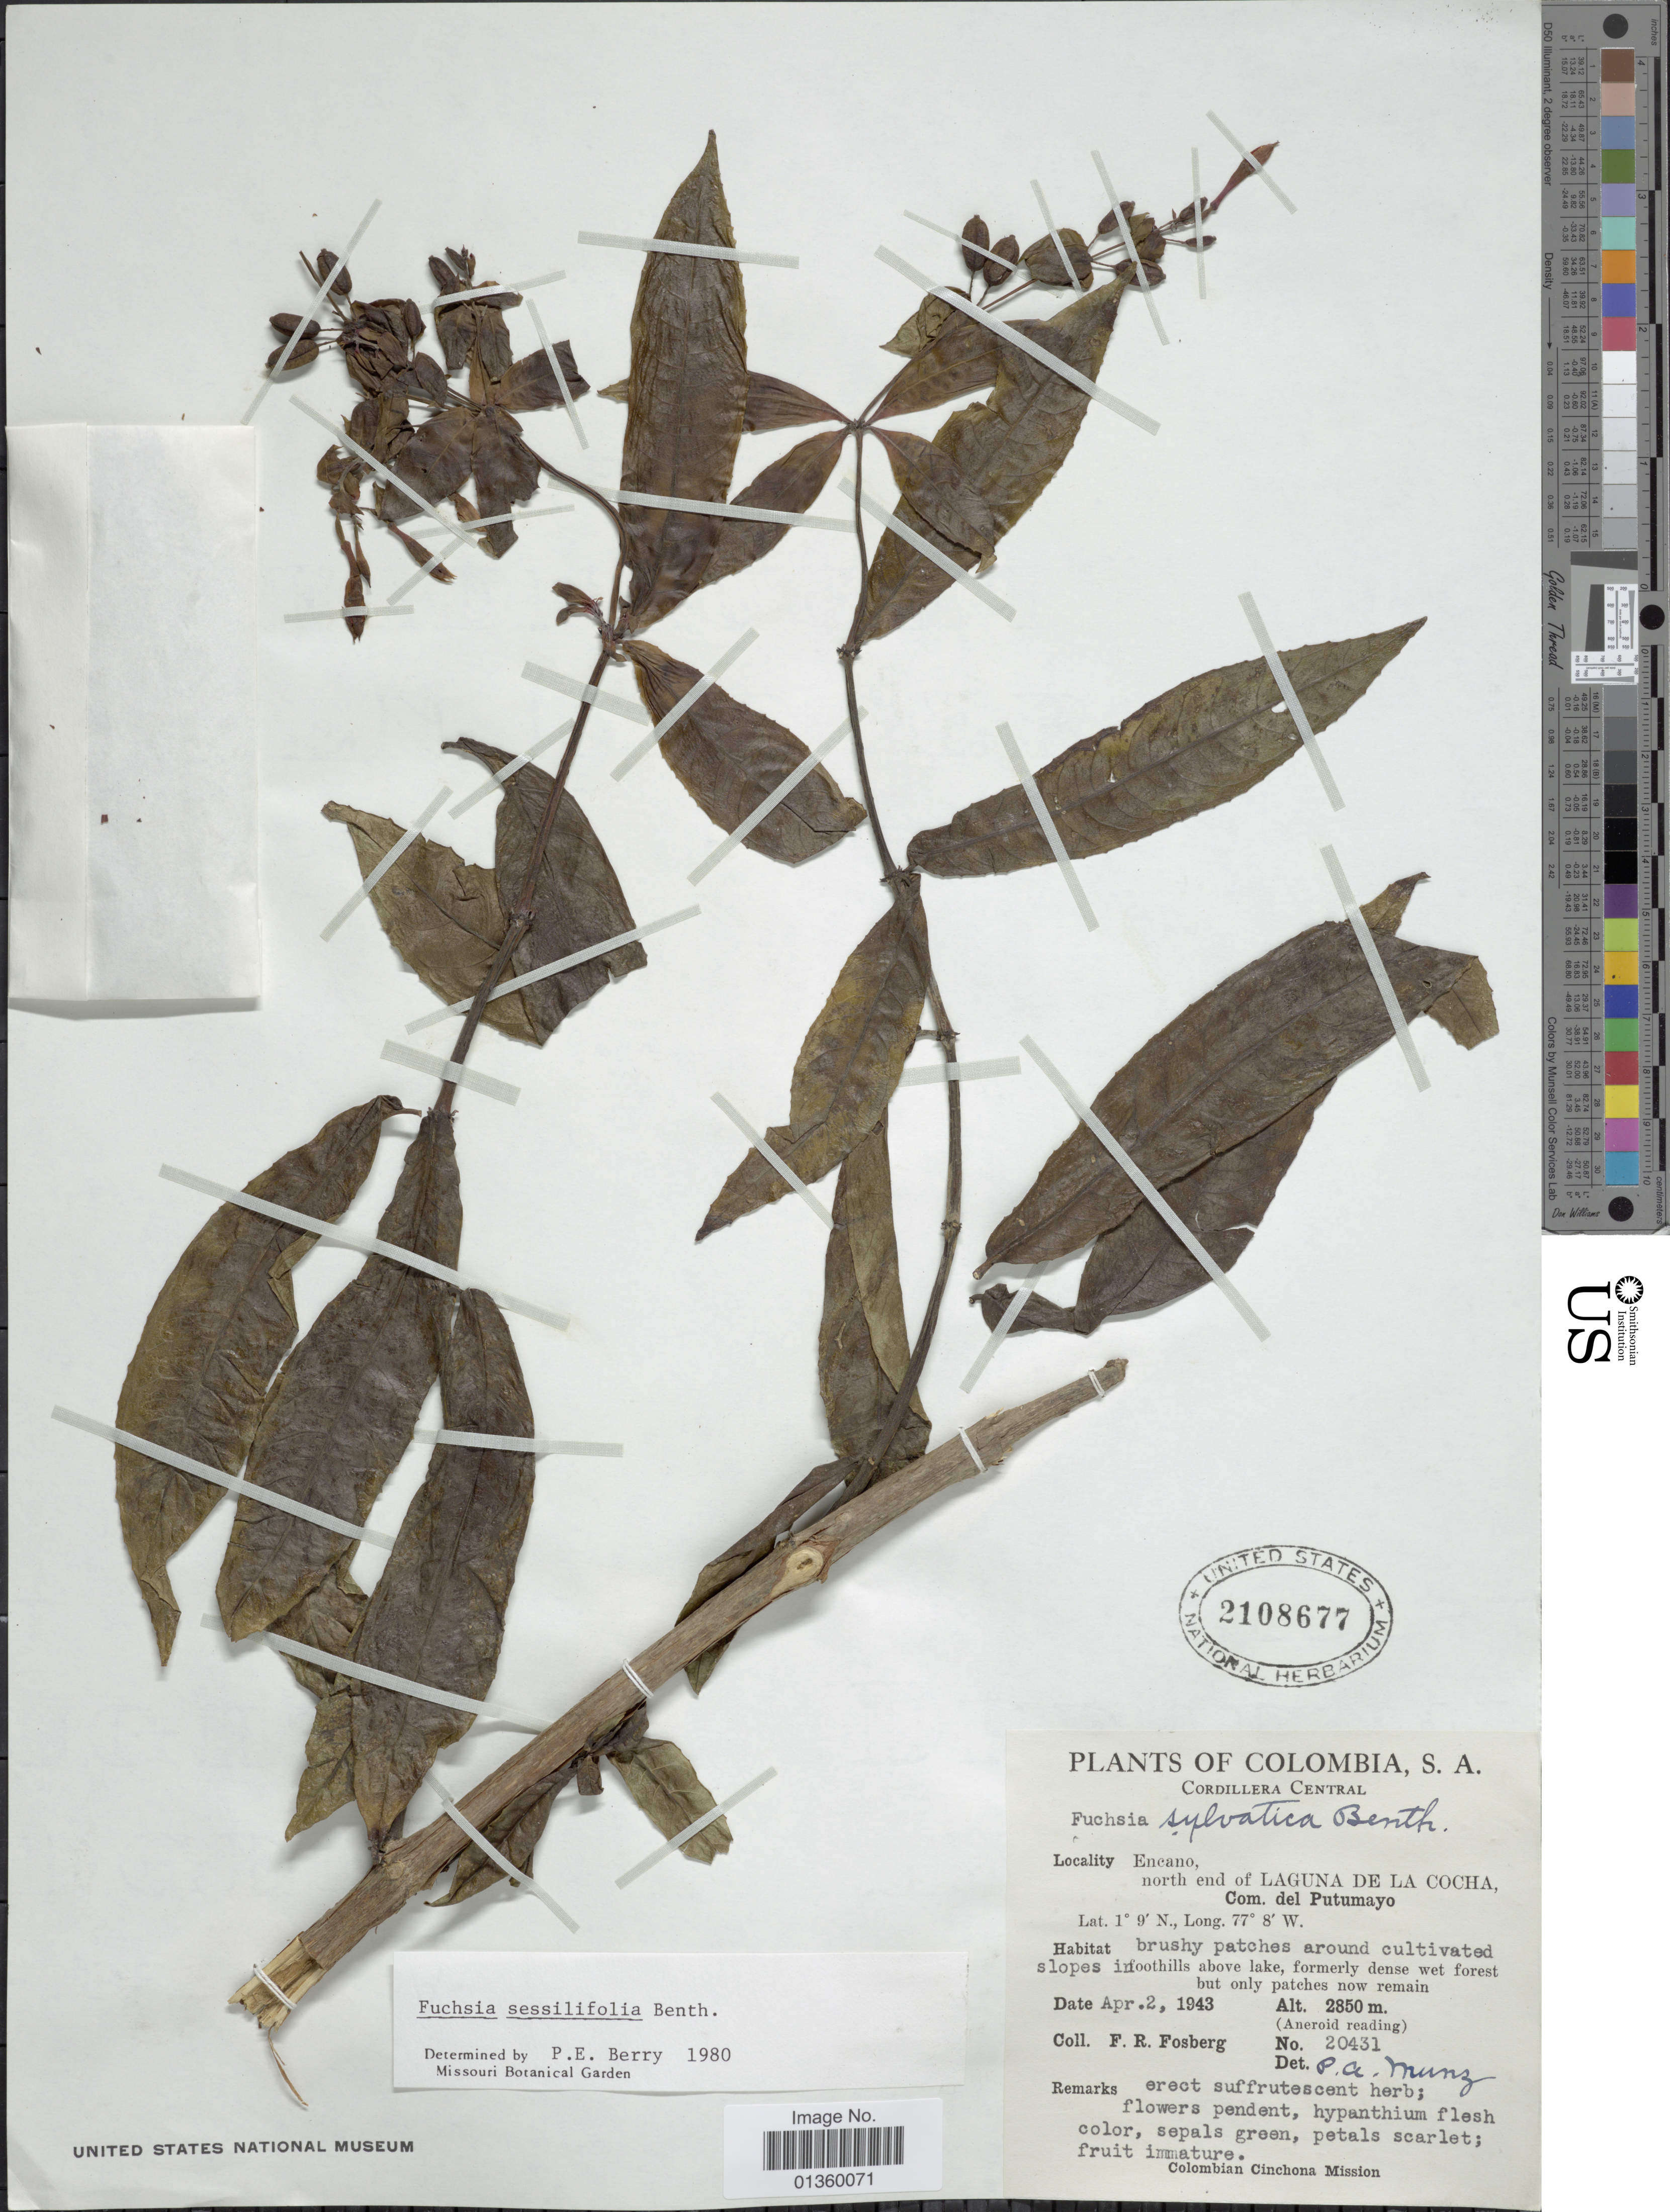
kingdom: Plantae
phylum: Tracheophyta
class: Magnoliopsida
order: Myrtales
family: Onagraceae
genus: Fuchsia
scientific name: Fuchsia sessilifolia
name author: Benth.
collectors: F. R. Fosberg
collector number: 20431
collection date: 1943-04-02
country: Colombia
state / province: Putumayo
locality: Cordillera Central, Encano, north end of Laguna de La Cocha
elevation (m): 2850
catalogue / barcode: US 2108677